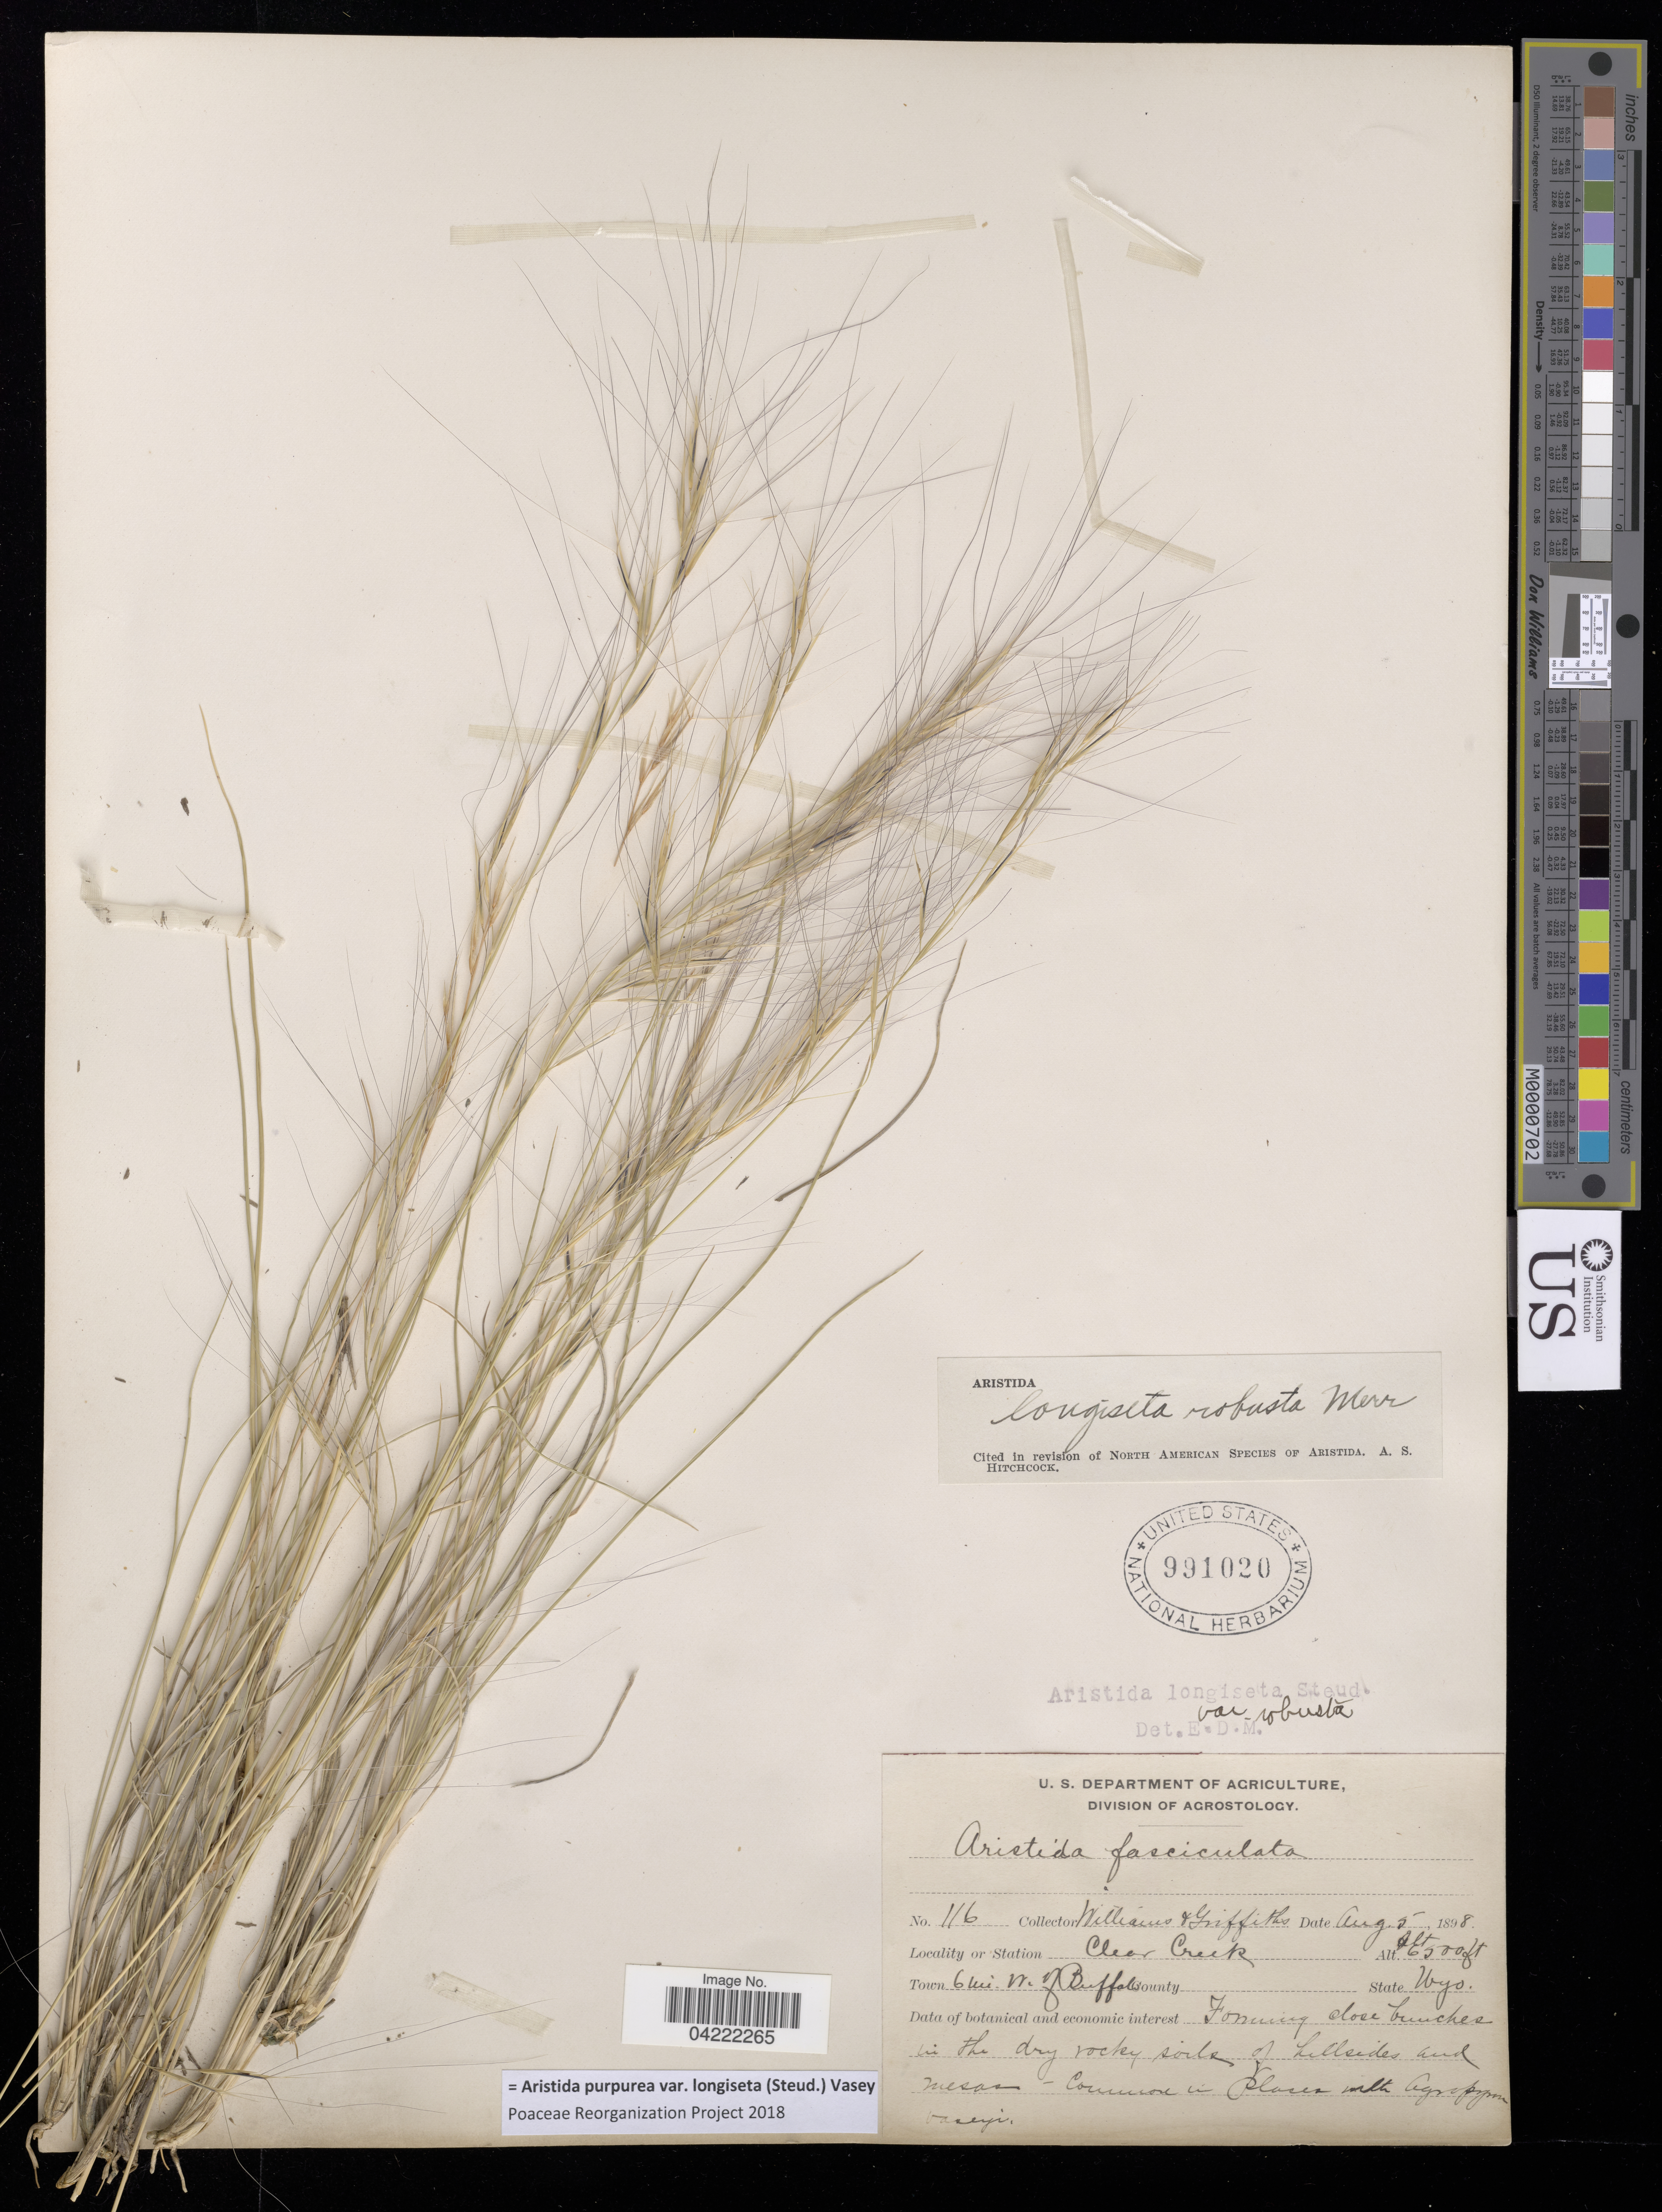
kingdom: Plantae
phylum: Tracheophyta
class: Liliopsida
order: Poales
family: Poaceae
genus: Aristida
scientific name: Aristida purpurea var. longiseta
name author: (Steud.) Vasey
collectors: -- Williams & -- Griffiths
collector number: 116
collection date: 1898-08-05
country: United States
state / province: Wyoming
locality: Clear Creek. Town 6 mi. W of Buffalo.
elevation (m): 1981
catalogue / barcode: US 991020